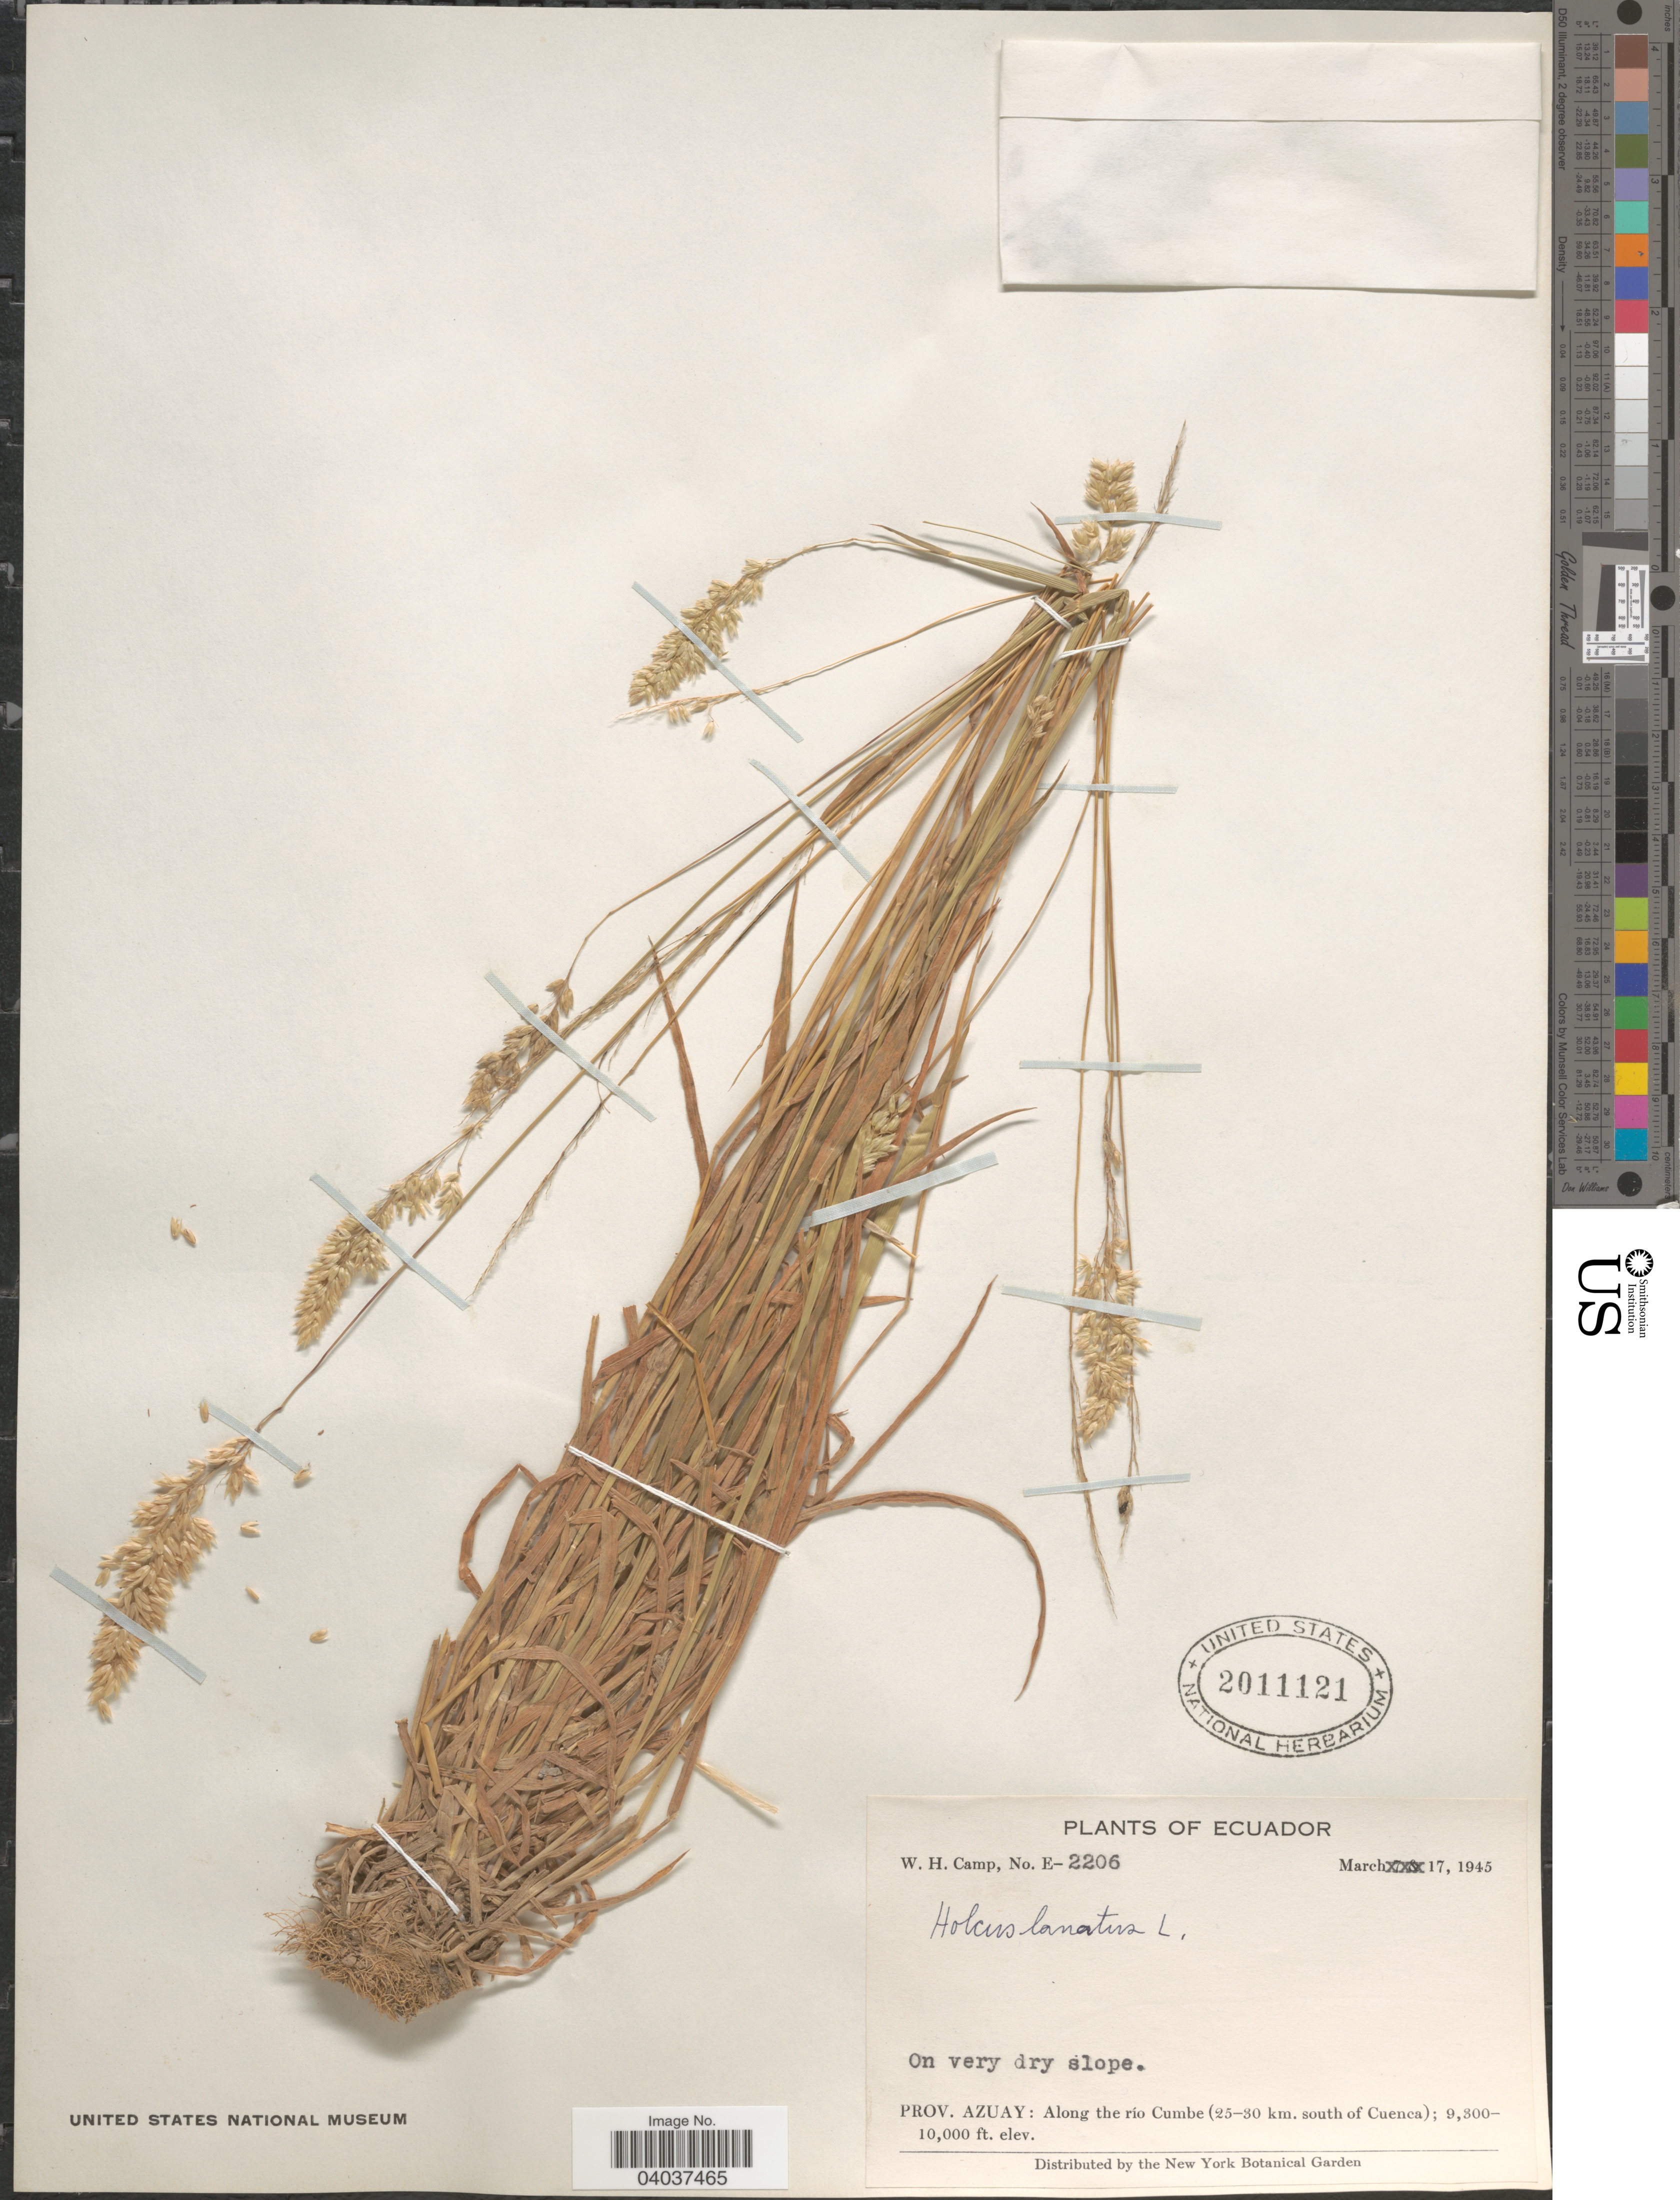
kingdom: Plantae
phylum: Tracheophyta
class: Liliopsida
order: Poales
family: Poaceae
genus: Holcus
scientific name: Holcus lanatus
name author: L.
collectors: W. H. Camp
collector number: E-2206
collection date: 1945-03-17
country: Ecuador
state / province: Azuay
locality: Along the río Cumbe (25-30 km. south of Cuenca).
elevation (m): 2835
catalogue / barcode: US 2011121